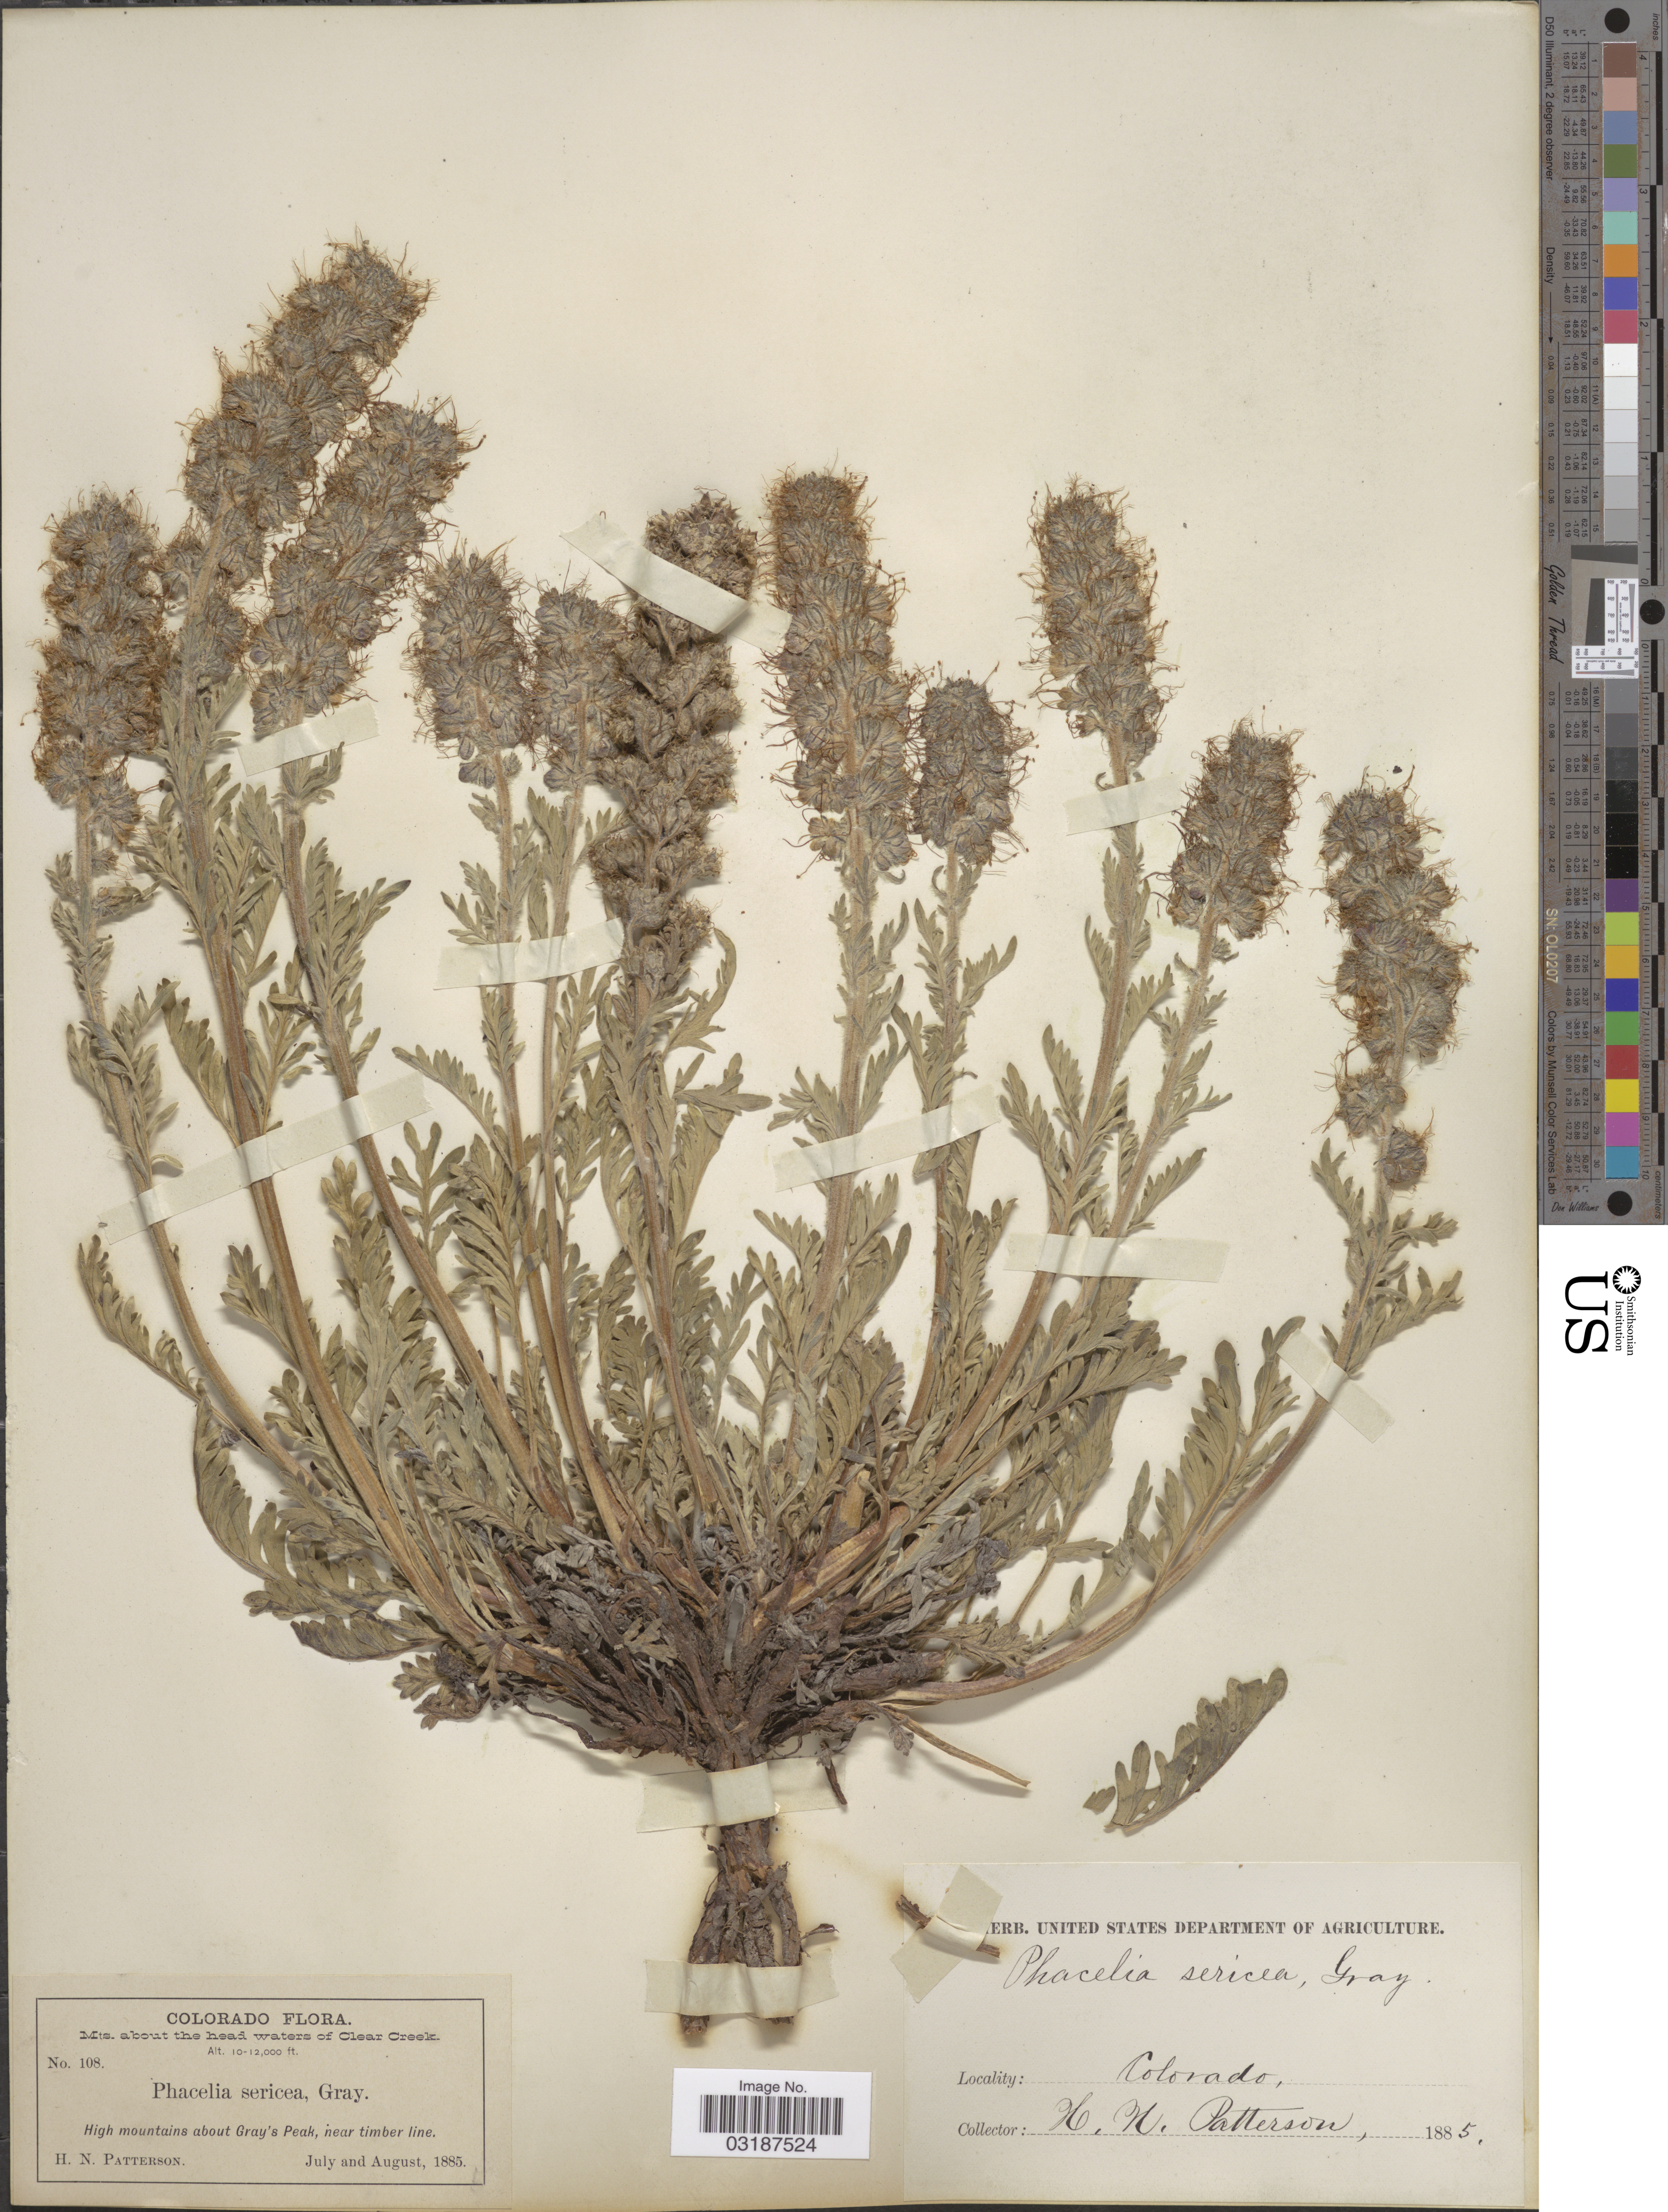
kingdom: Plantae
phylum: Tracheophyta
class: Magnoliopsida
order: Boraginales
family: Hydrophyllaceae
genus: Phacelia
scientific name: Phacelia sericea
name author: (Graham) A. Gray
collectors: H. N. Patterson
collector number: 108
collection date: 1885-07/1885-08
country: United States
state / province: Colorado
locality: Mts. about the head waters of Clear Creek. High mountains about Gray's Peak, near timber line.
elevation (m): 3048